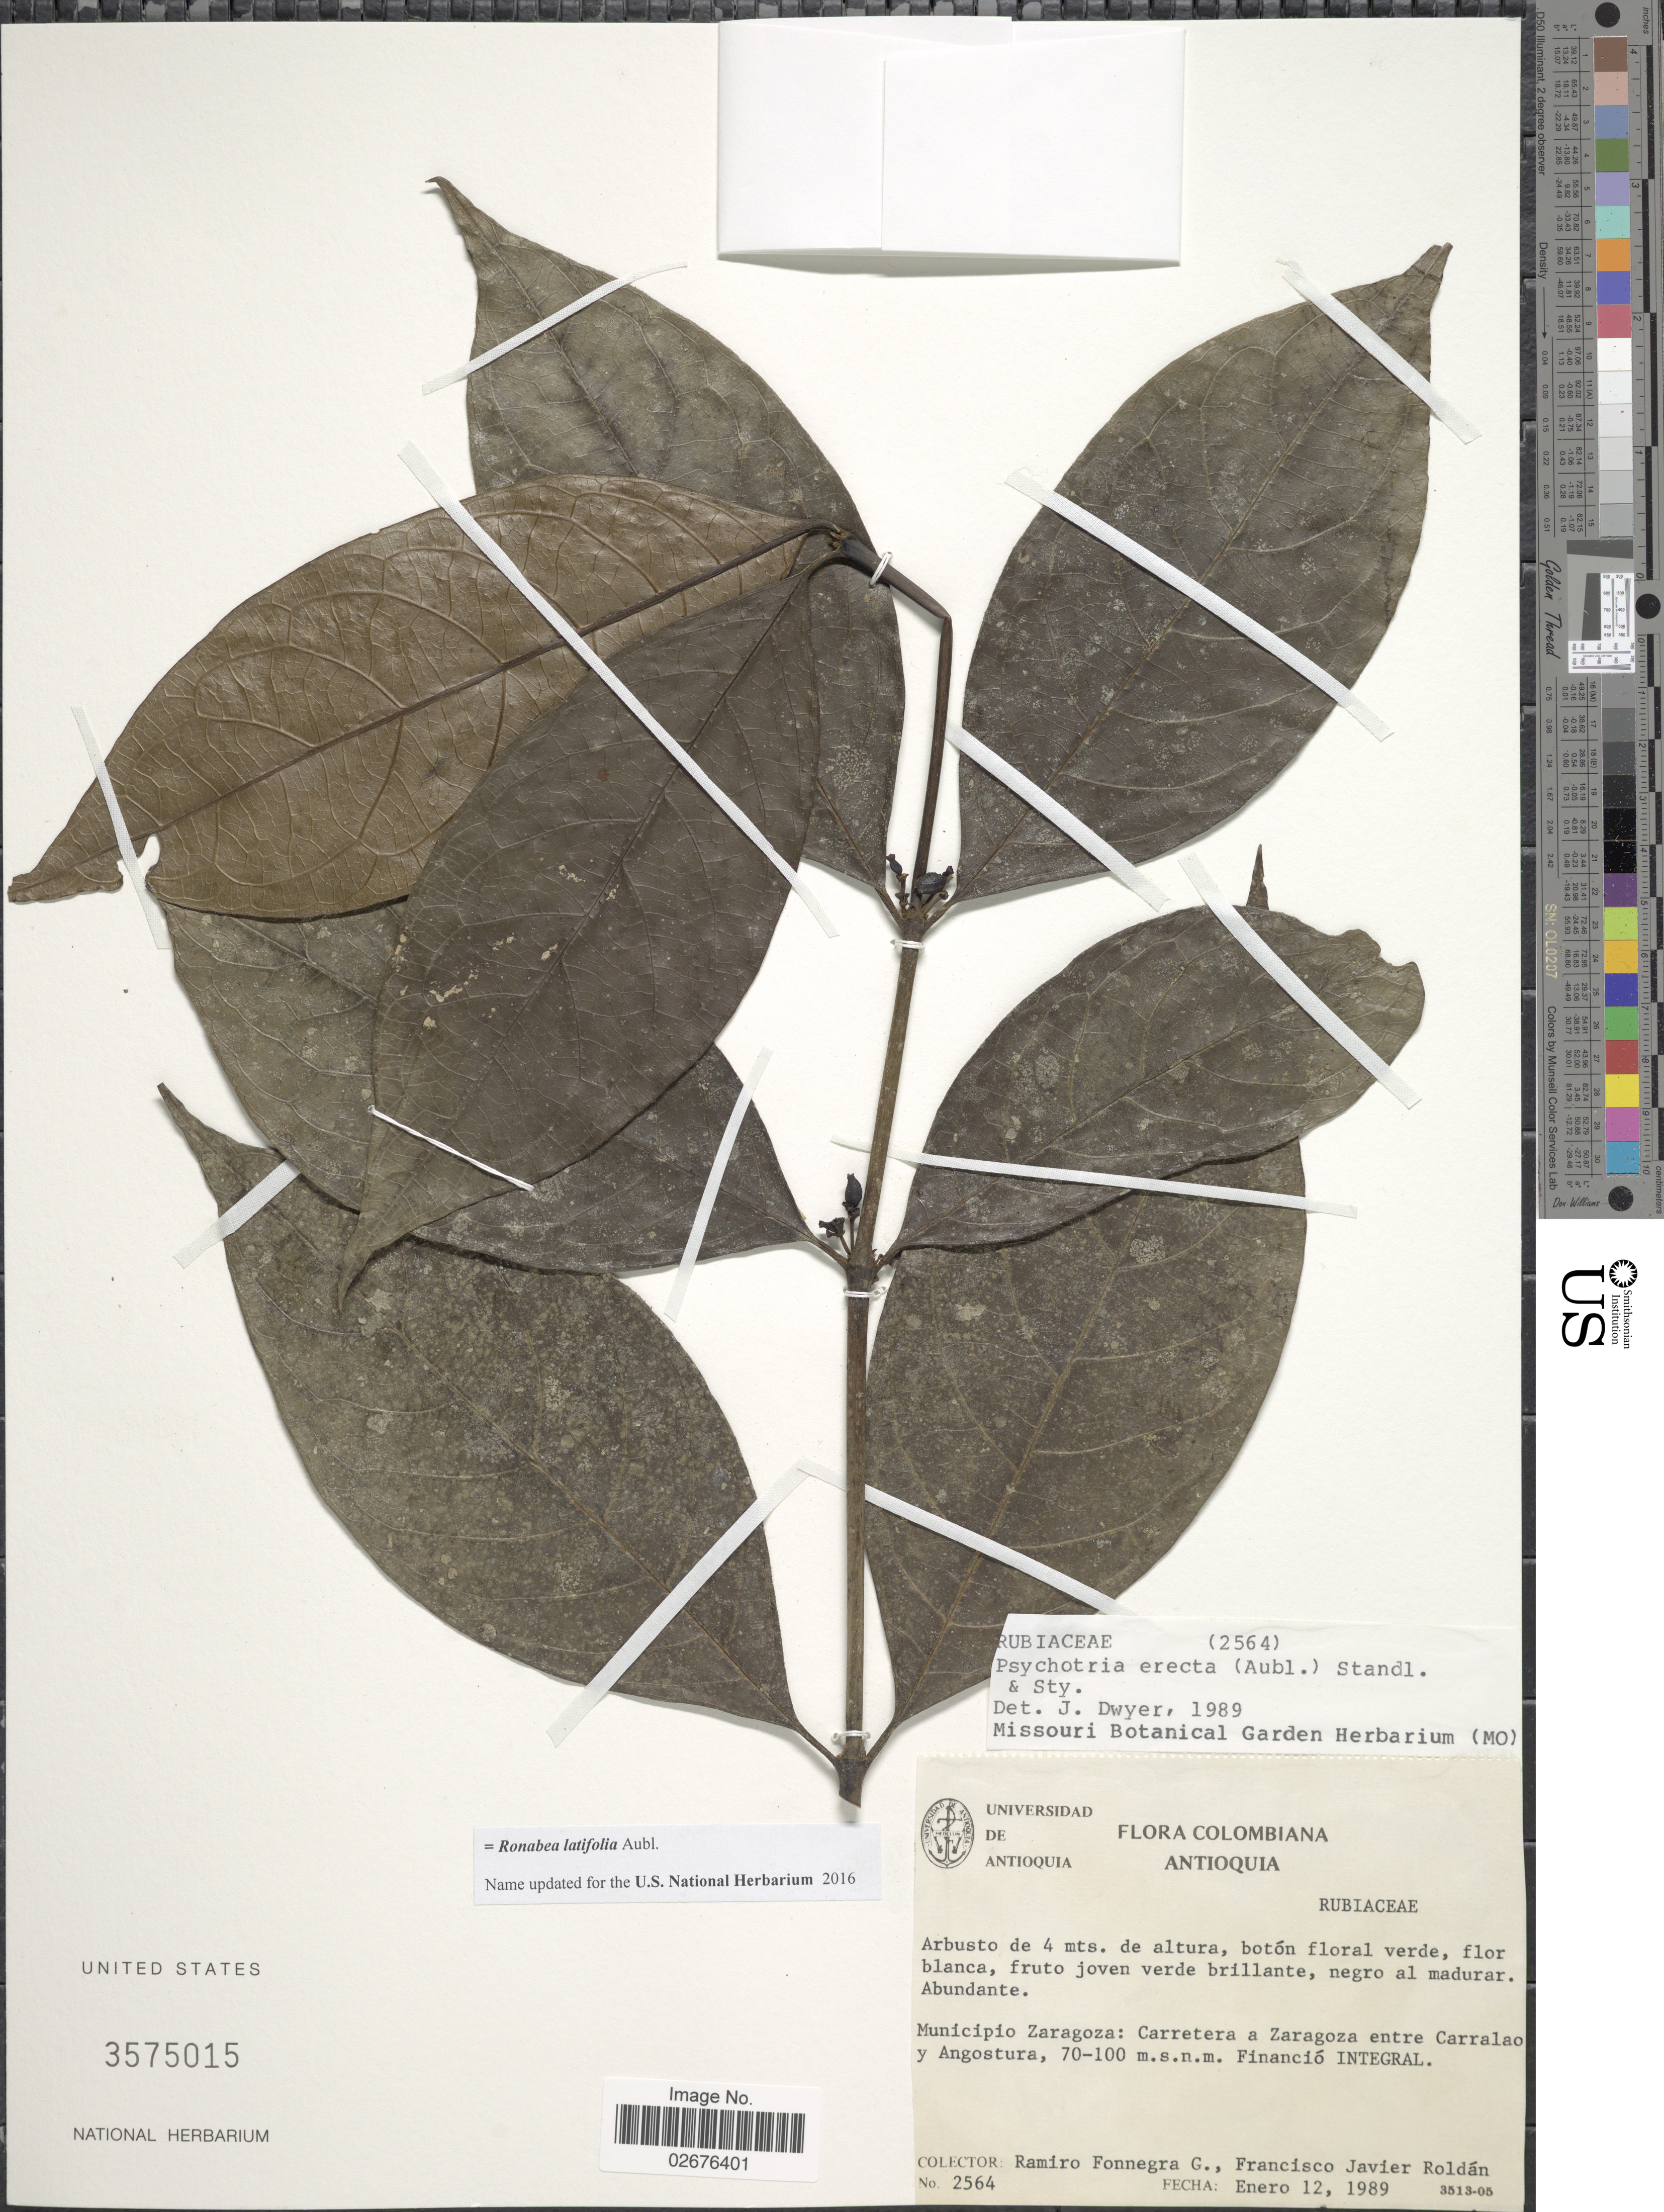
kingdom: Plantae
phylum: Tracheophyta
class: Magnoliopsida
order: Gentianales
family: Rubiaceae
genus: Ronabea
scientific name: Ronabea latifolia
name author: Aubl.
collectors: R. Fonnegra G. & F. J. Roldán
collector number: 2564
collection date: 1989-01-12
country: Colombia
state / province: Antioquia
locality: Municipio Zaragoza: Carretera a Zaragoza entre Carralao y Angostura, Financio Integral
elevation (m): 70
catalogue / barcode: US 3575015